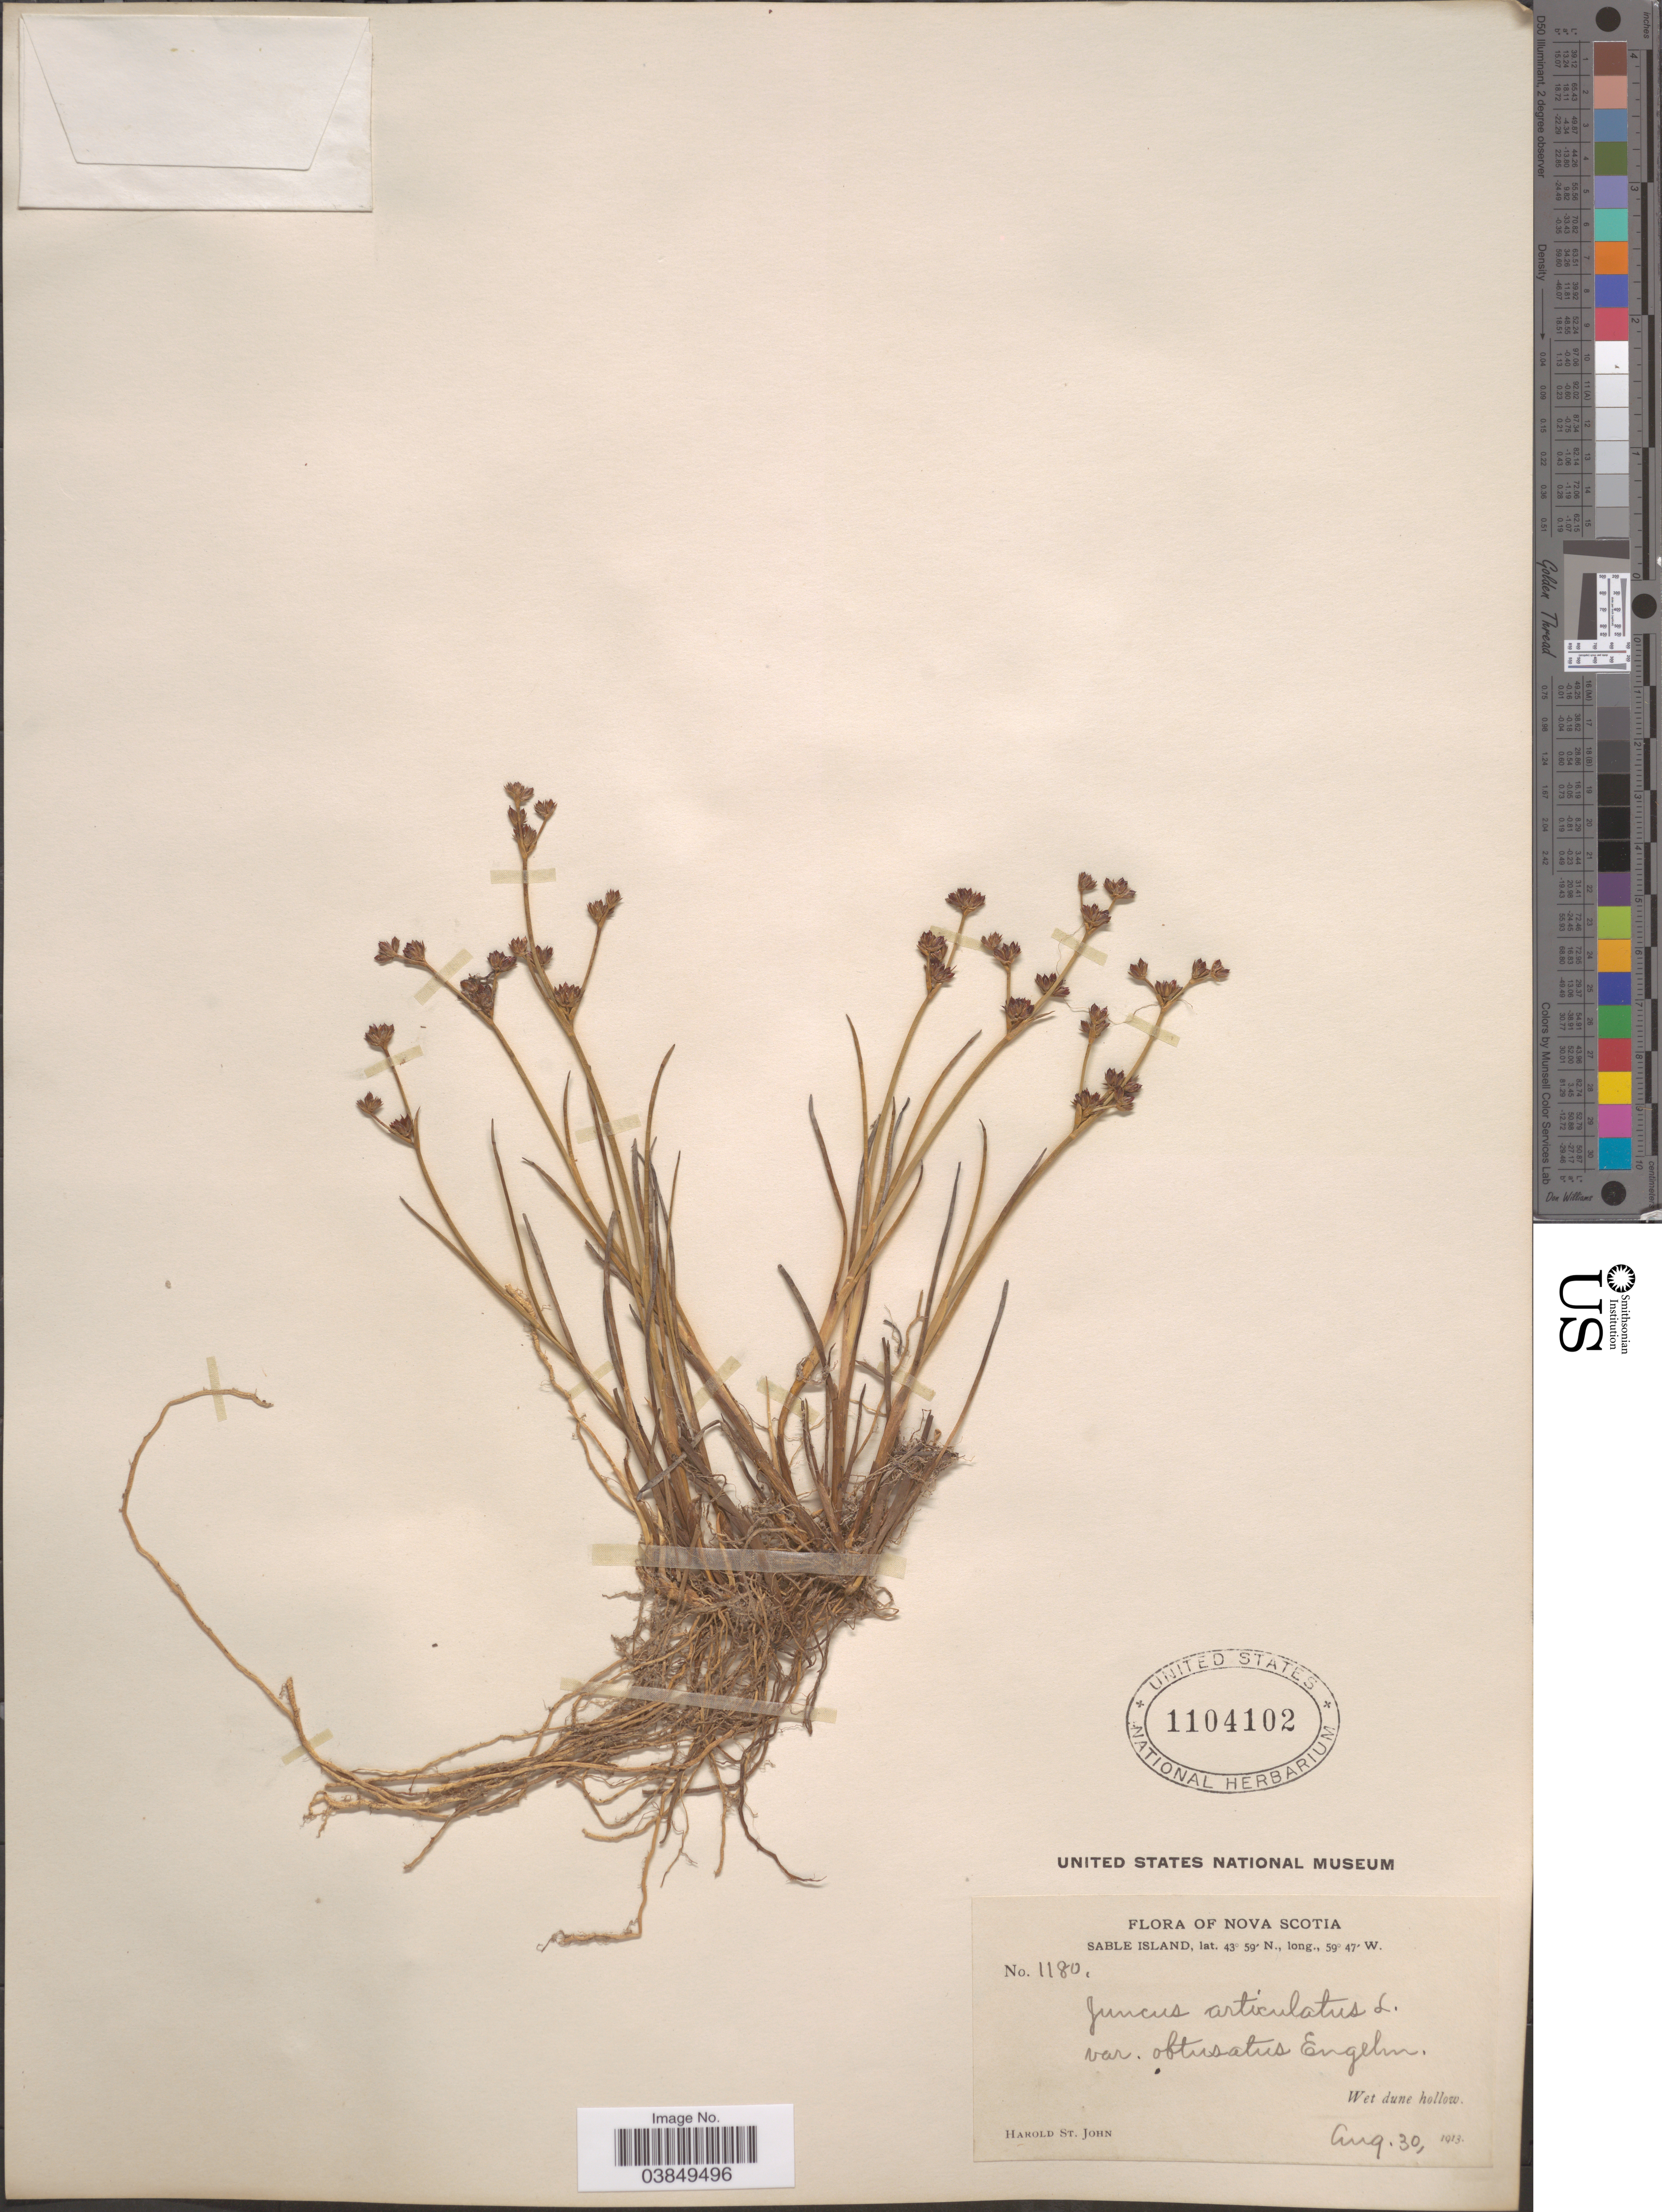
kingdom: Plantae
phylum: Tracheophyta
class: Liliopsida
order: Poales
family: Juncaceae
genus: Juncus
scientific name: Juncus articulatus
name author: L.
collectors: H. St. John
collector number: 1180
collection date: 1913-08-30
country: Canada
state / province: Nova Scotia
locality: Sable Island.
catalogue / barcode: US 1104102